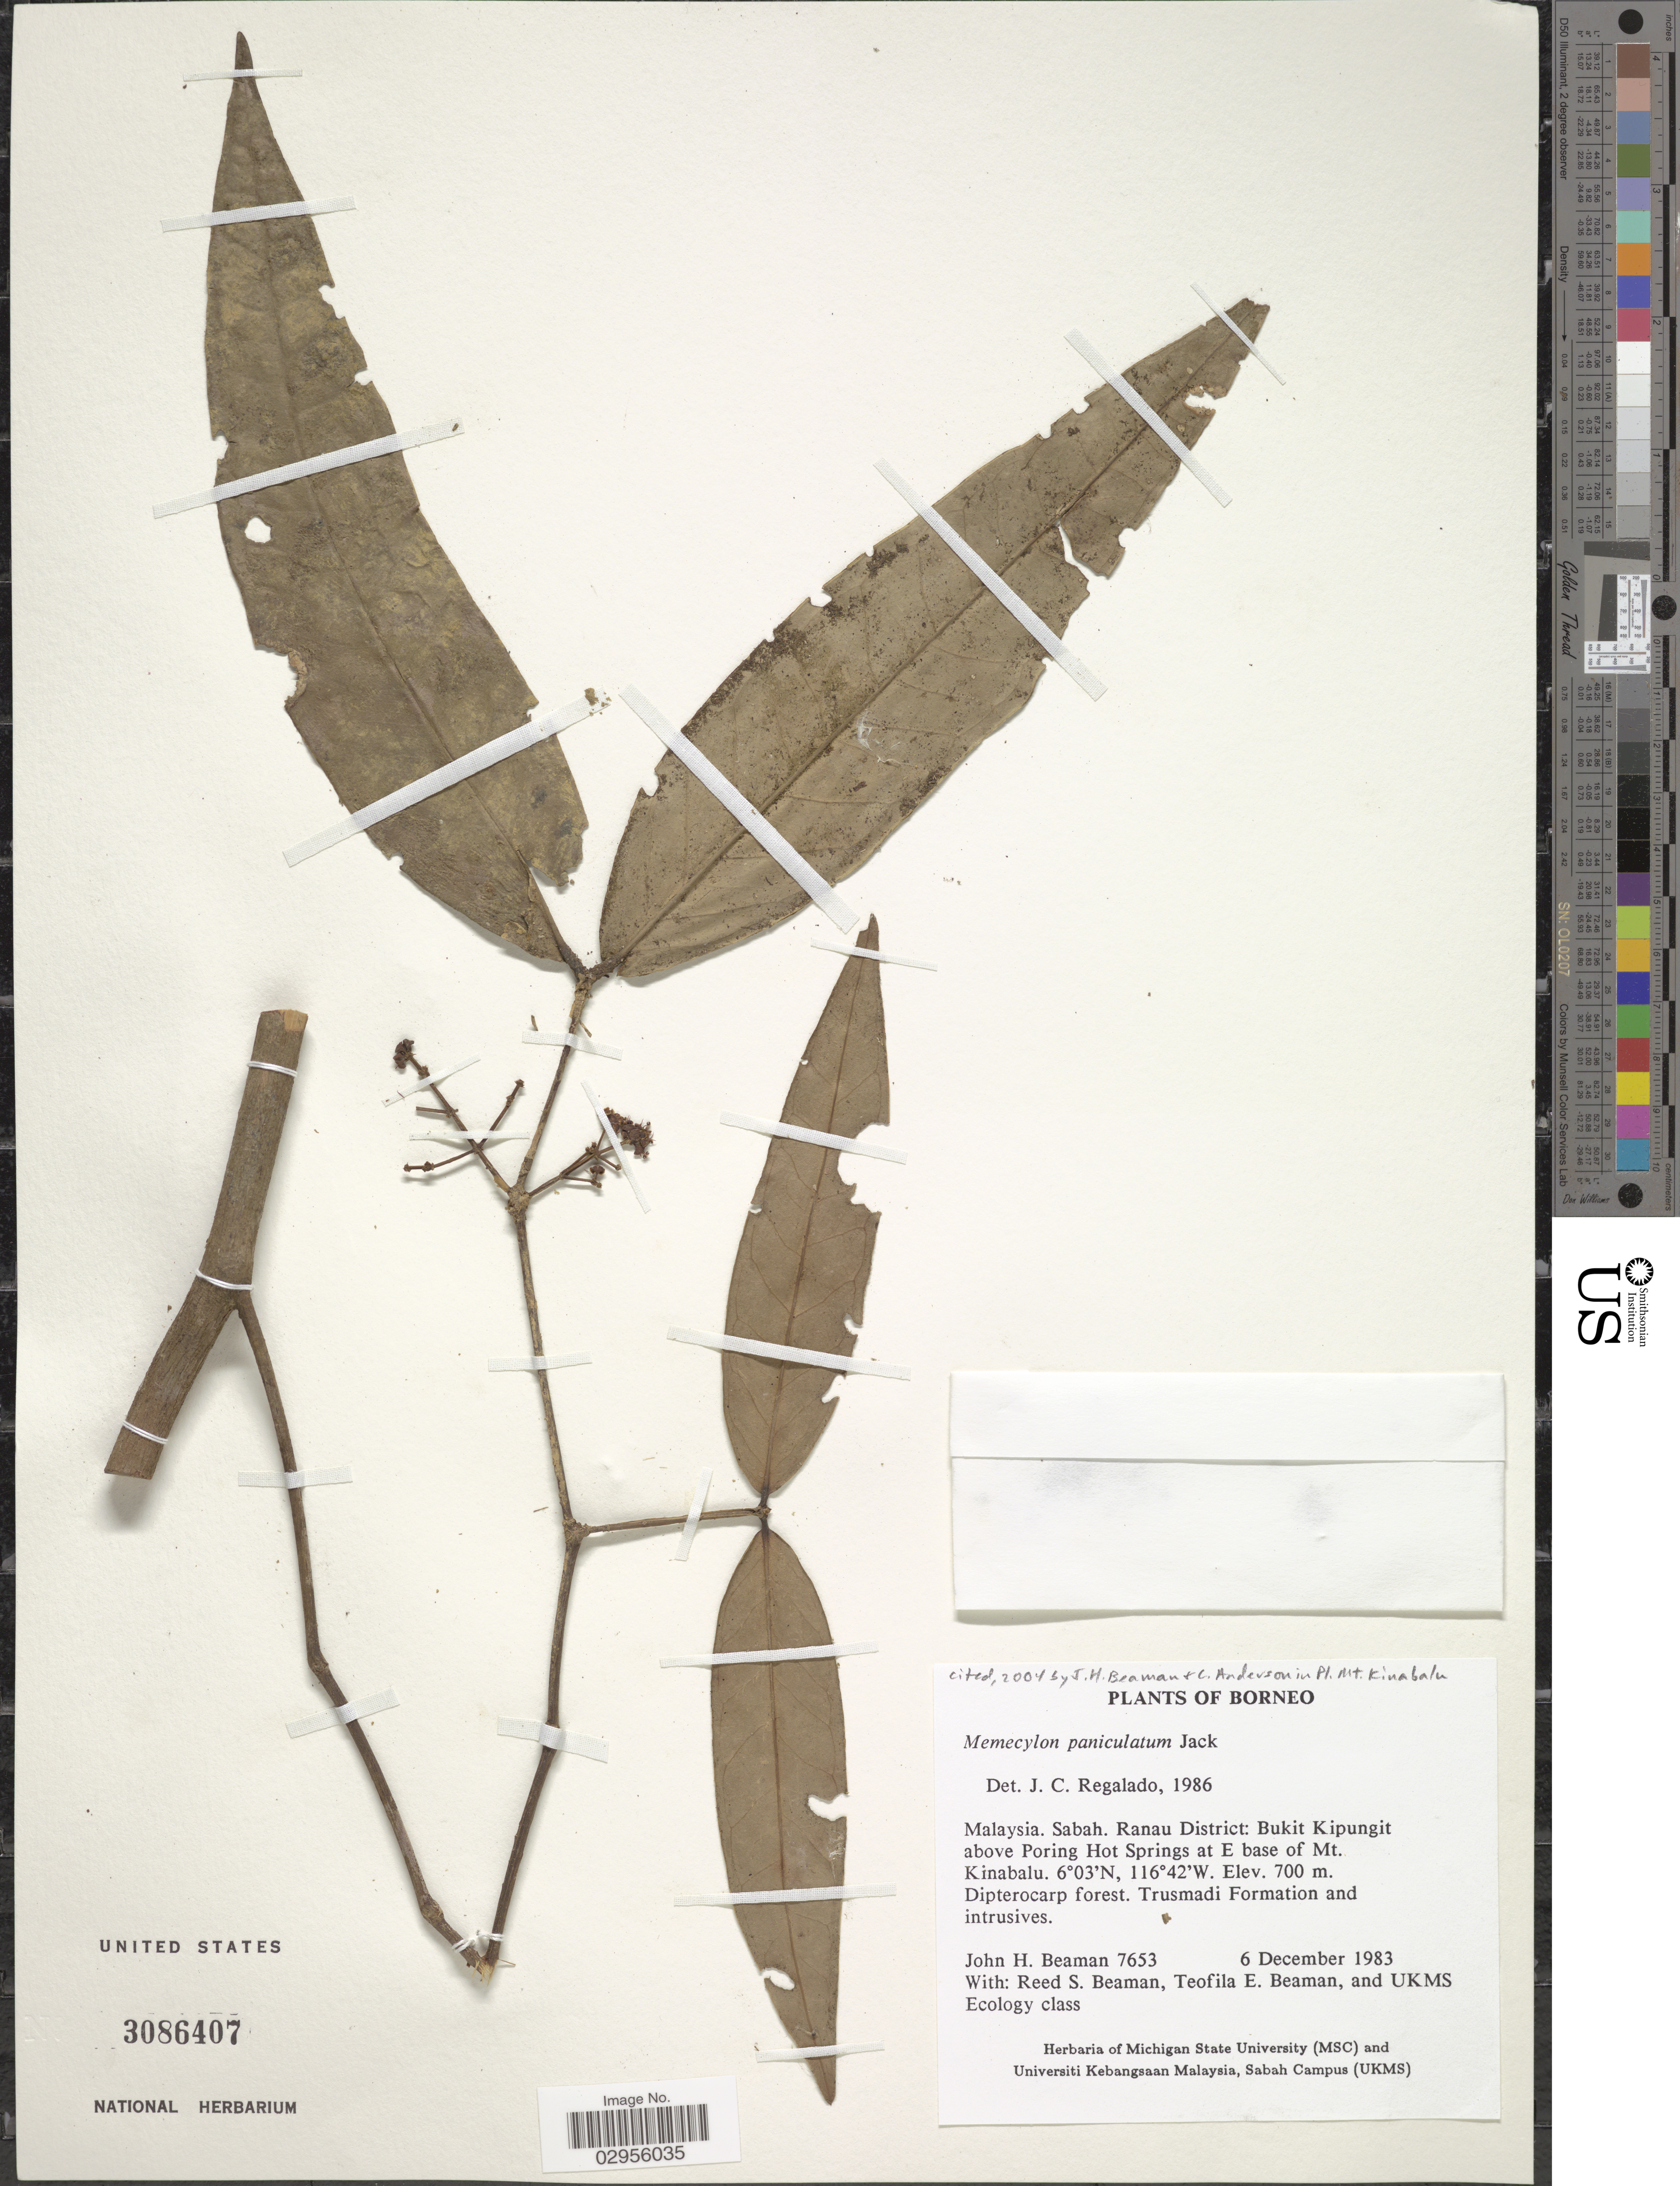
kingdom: Plantae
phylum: Tracheophyta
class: Magnoliopsida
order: Myrtales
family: Melastomataceae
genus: Memecylon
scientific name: Memecylon paniculatum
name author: Jack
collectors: J. H. Beaman, R. S. Beaman, T. E. Beaman & UKMS Ecology Class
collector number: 7653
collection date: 1983-12-06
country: Malaysia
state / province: Sabah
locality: Borneo. Ranau District: Bukit Kipungit above Poring Hot Springs at E base of Mt. Kinabalu.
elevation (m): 700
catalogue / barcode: US 3086407